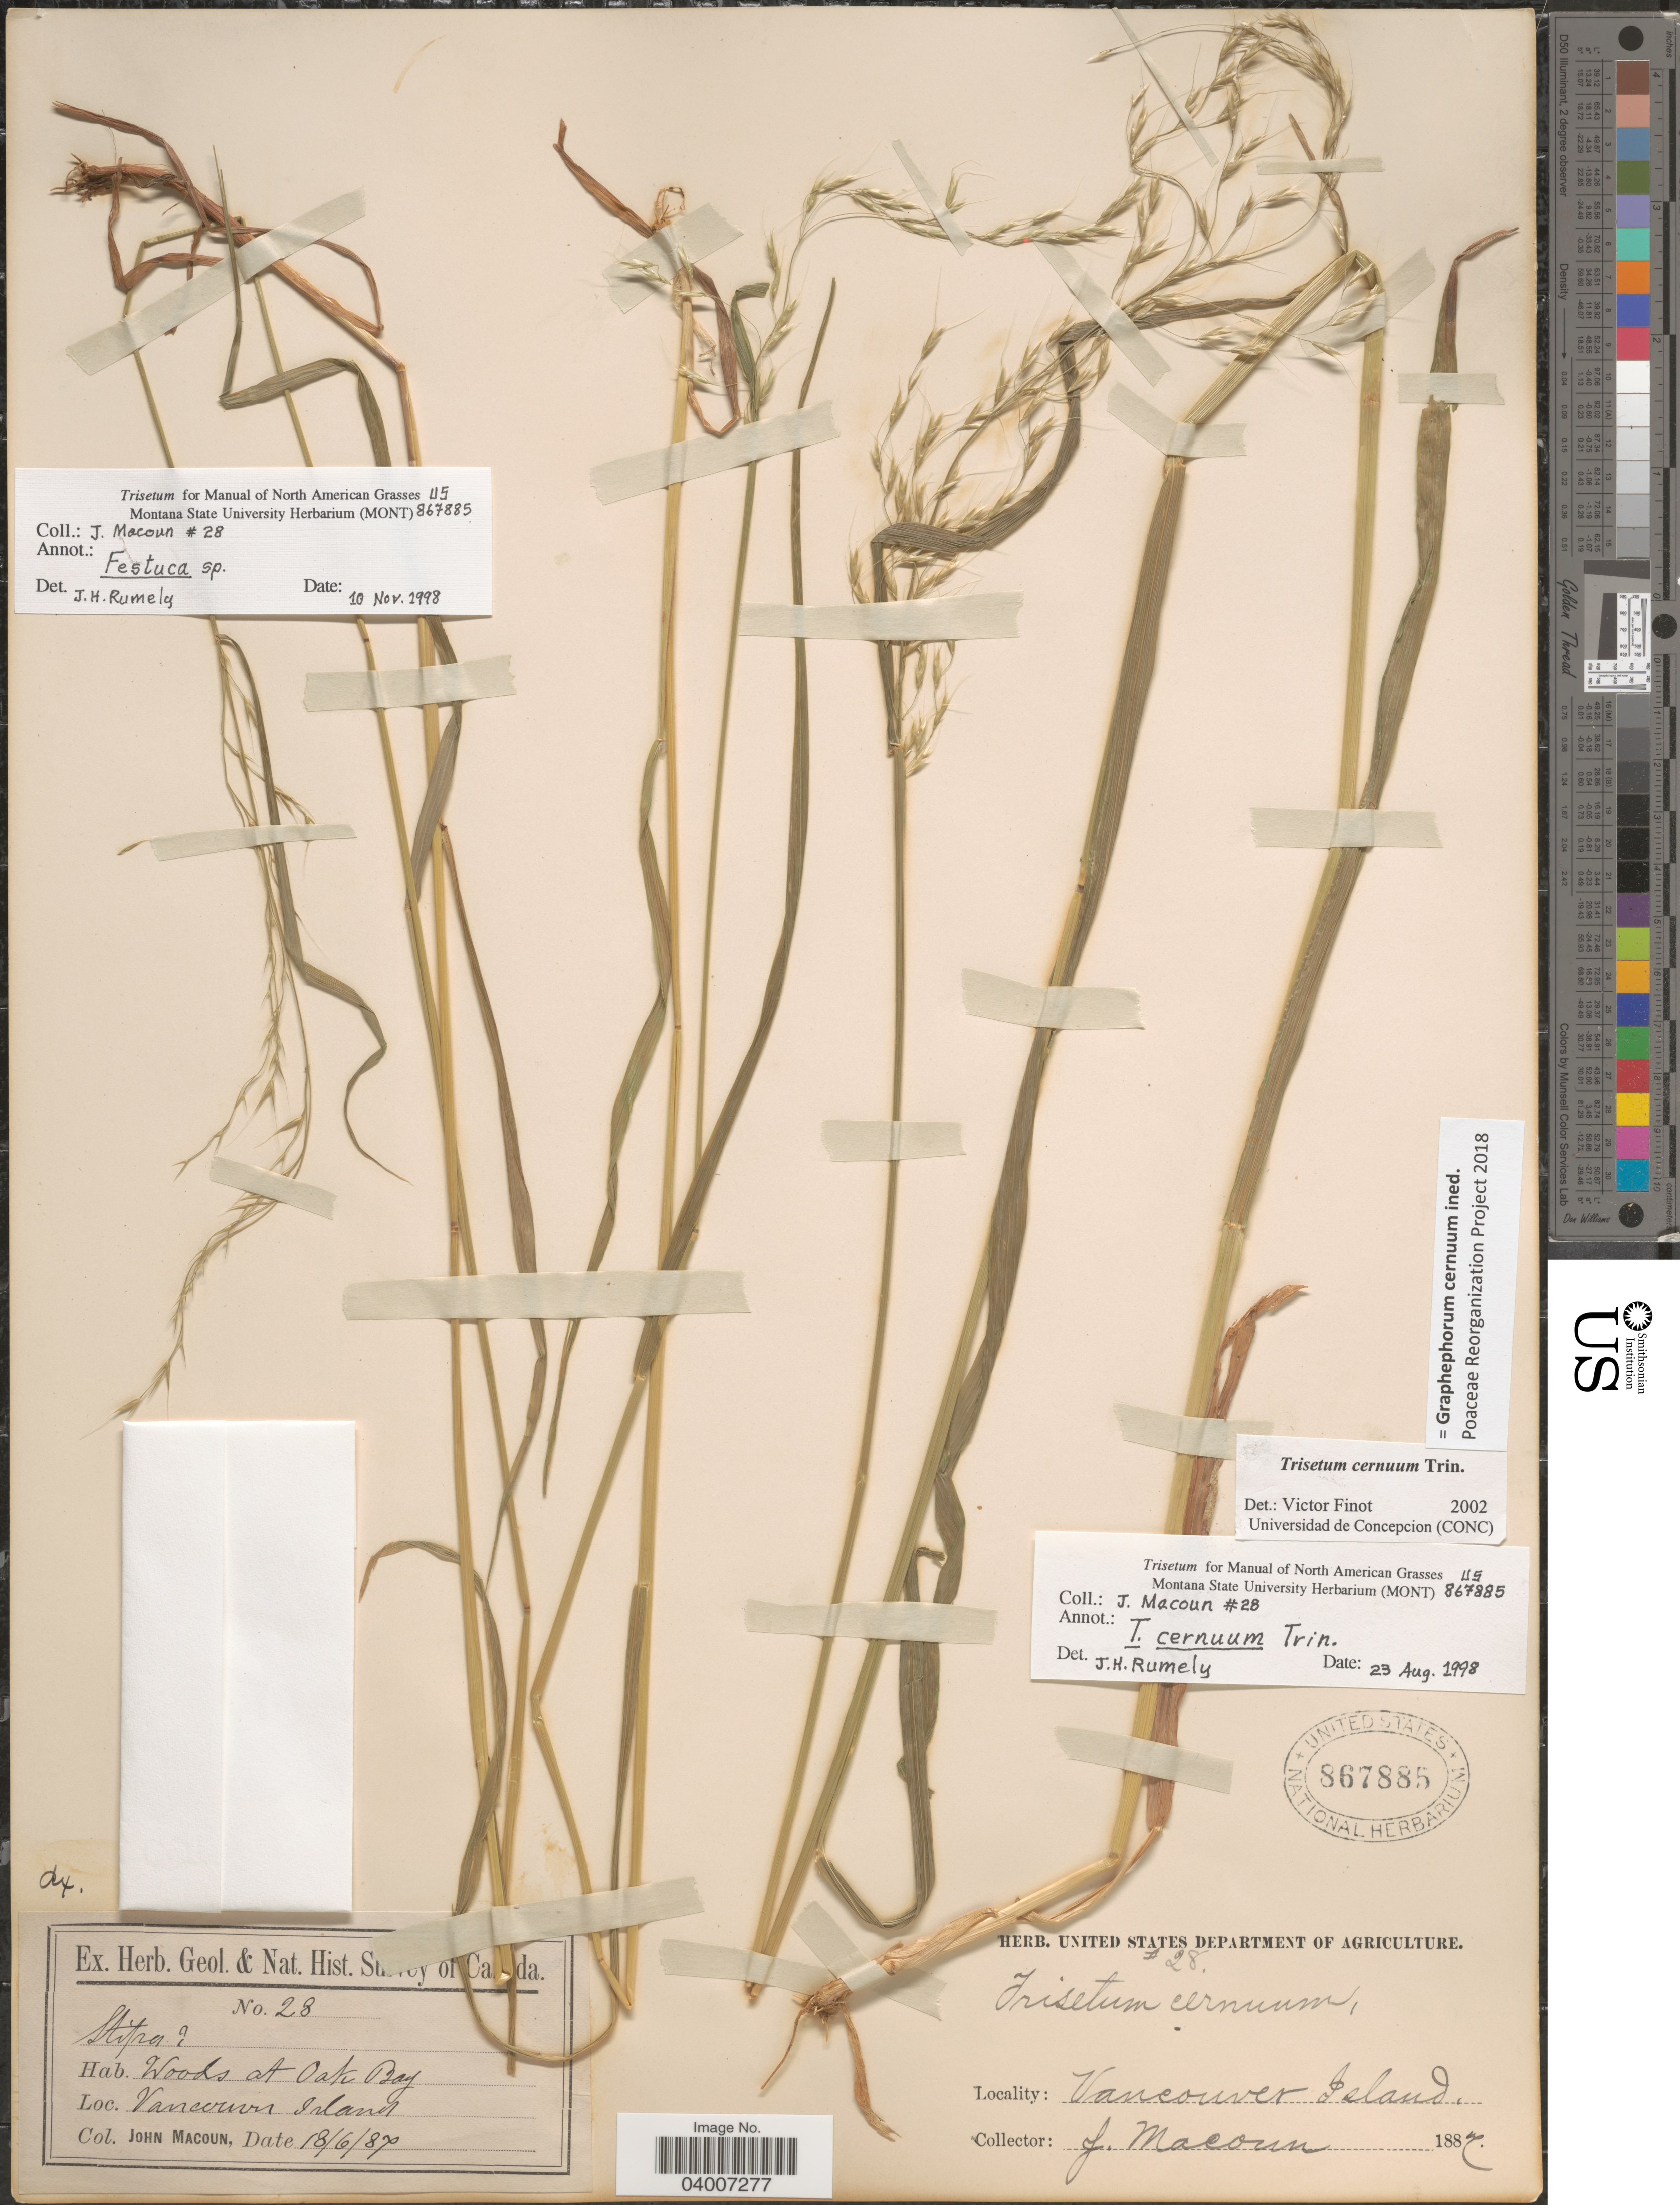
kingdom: Plantae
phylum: Tracheophyta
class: Liliopsida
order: Poales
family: Poaceae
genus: Graphephorum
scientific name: Graphephorum cernuum ined.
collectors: J. Macoun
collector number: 28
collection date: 1887-06-18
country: Canada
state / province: British Columbia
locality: Vancouver Island. Woods at Oak Bay.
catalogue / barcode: US 867885